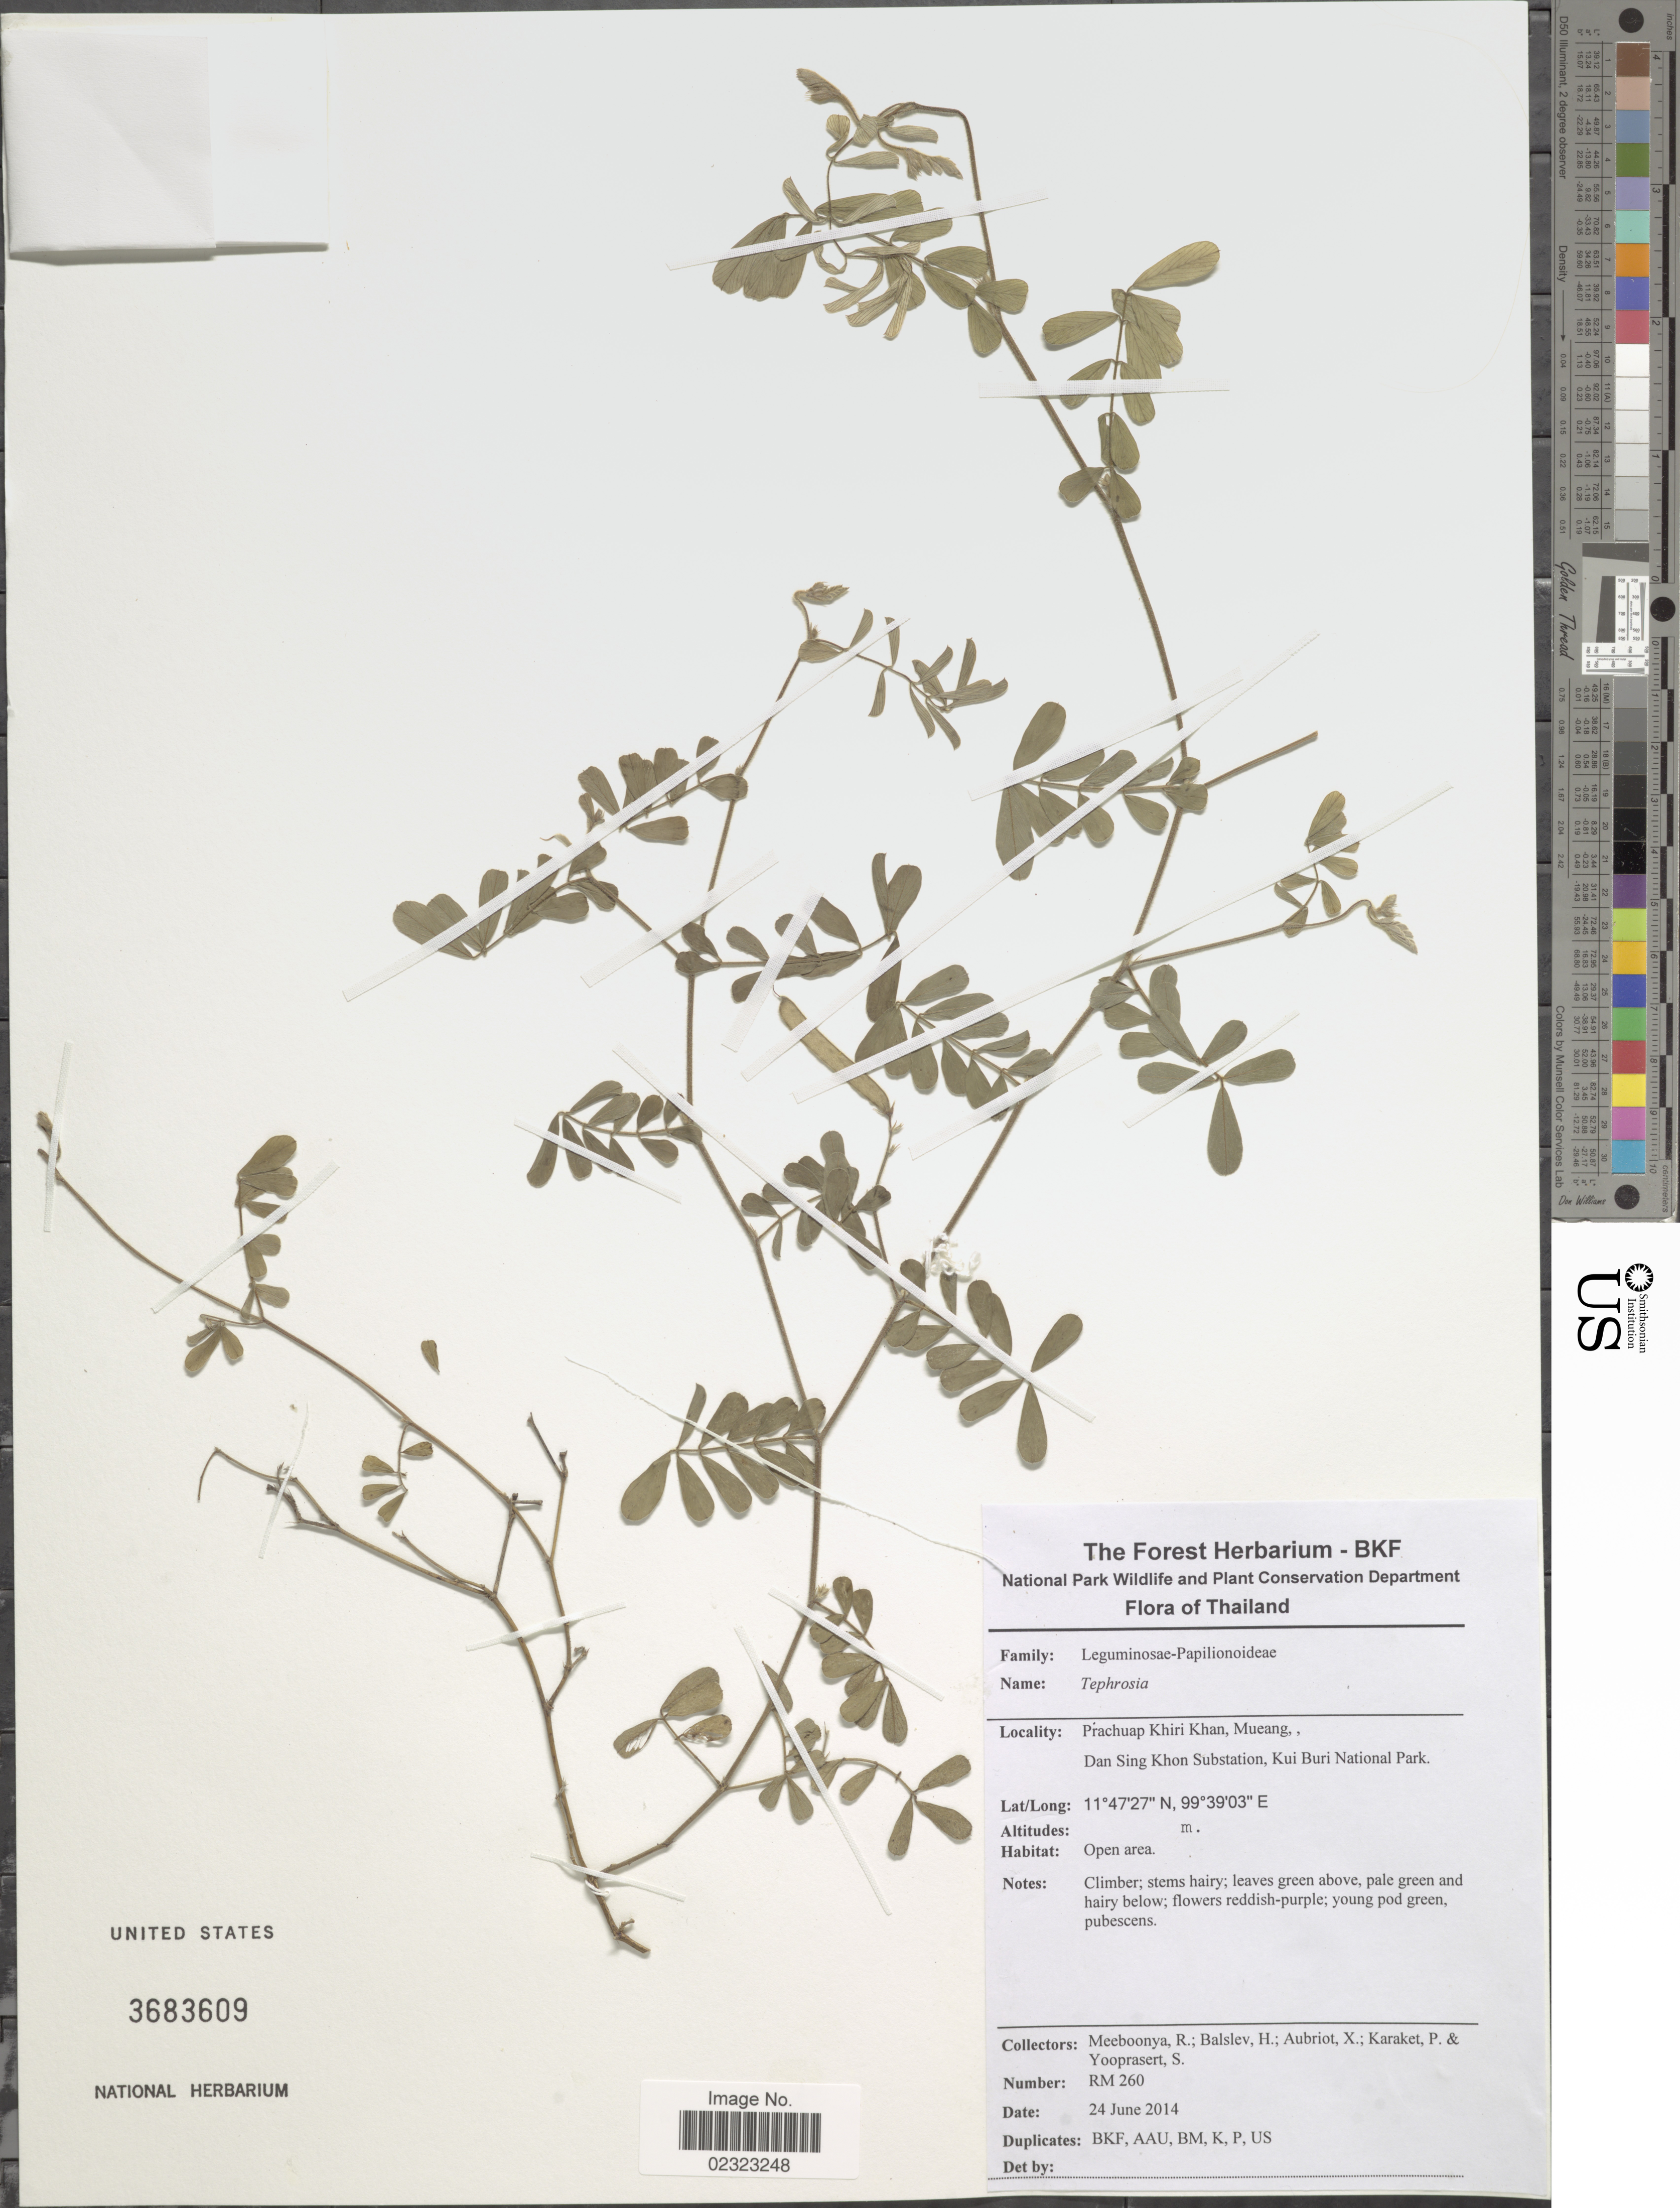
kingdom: Plantae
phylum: Tracheophyta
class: Magnoliopsida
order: Fabales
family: Fabaceae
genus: Tephrosia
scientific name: Tephrosia sp.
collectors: R. Meeboonya, H. Balslev, P. Karaket, T. Jumruschay & W. Wisawachaiwat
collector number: RM 260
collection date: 2014-06-24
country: Thailand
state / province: Prachuap Khiri Khan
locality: Mueang, Dan Sing Khon Substation, Kui Buri National Park.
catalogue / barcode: US 3683609